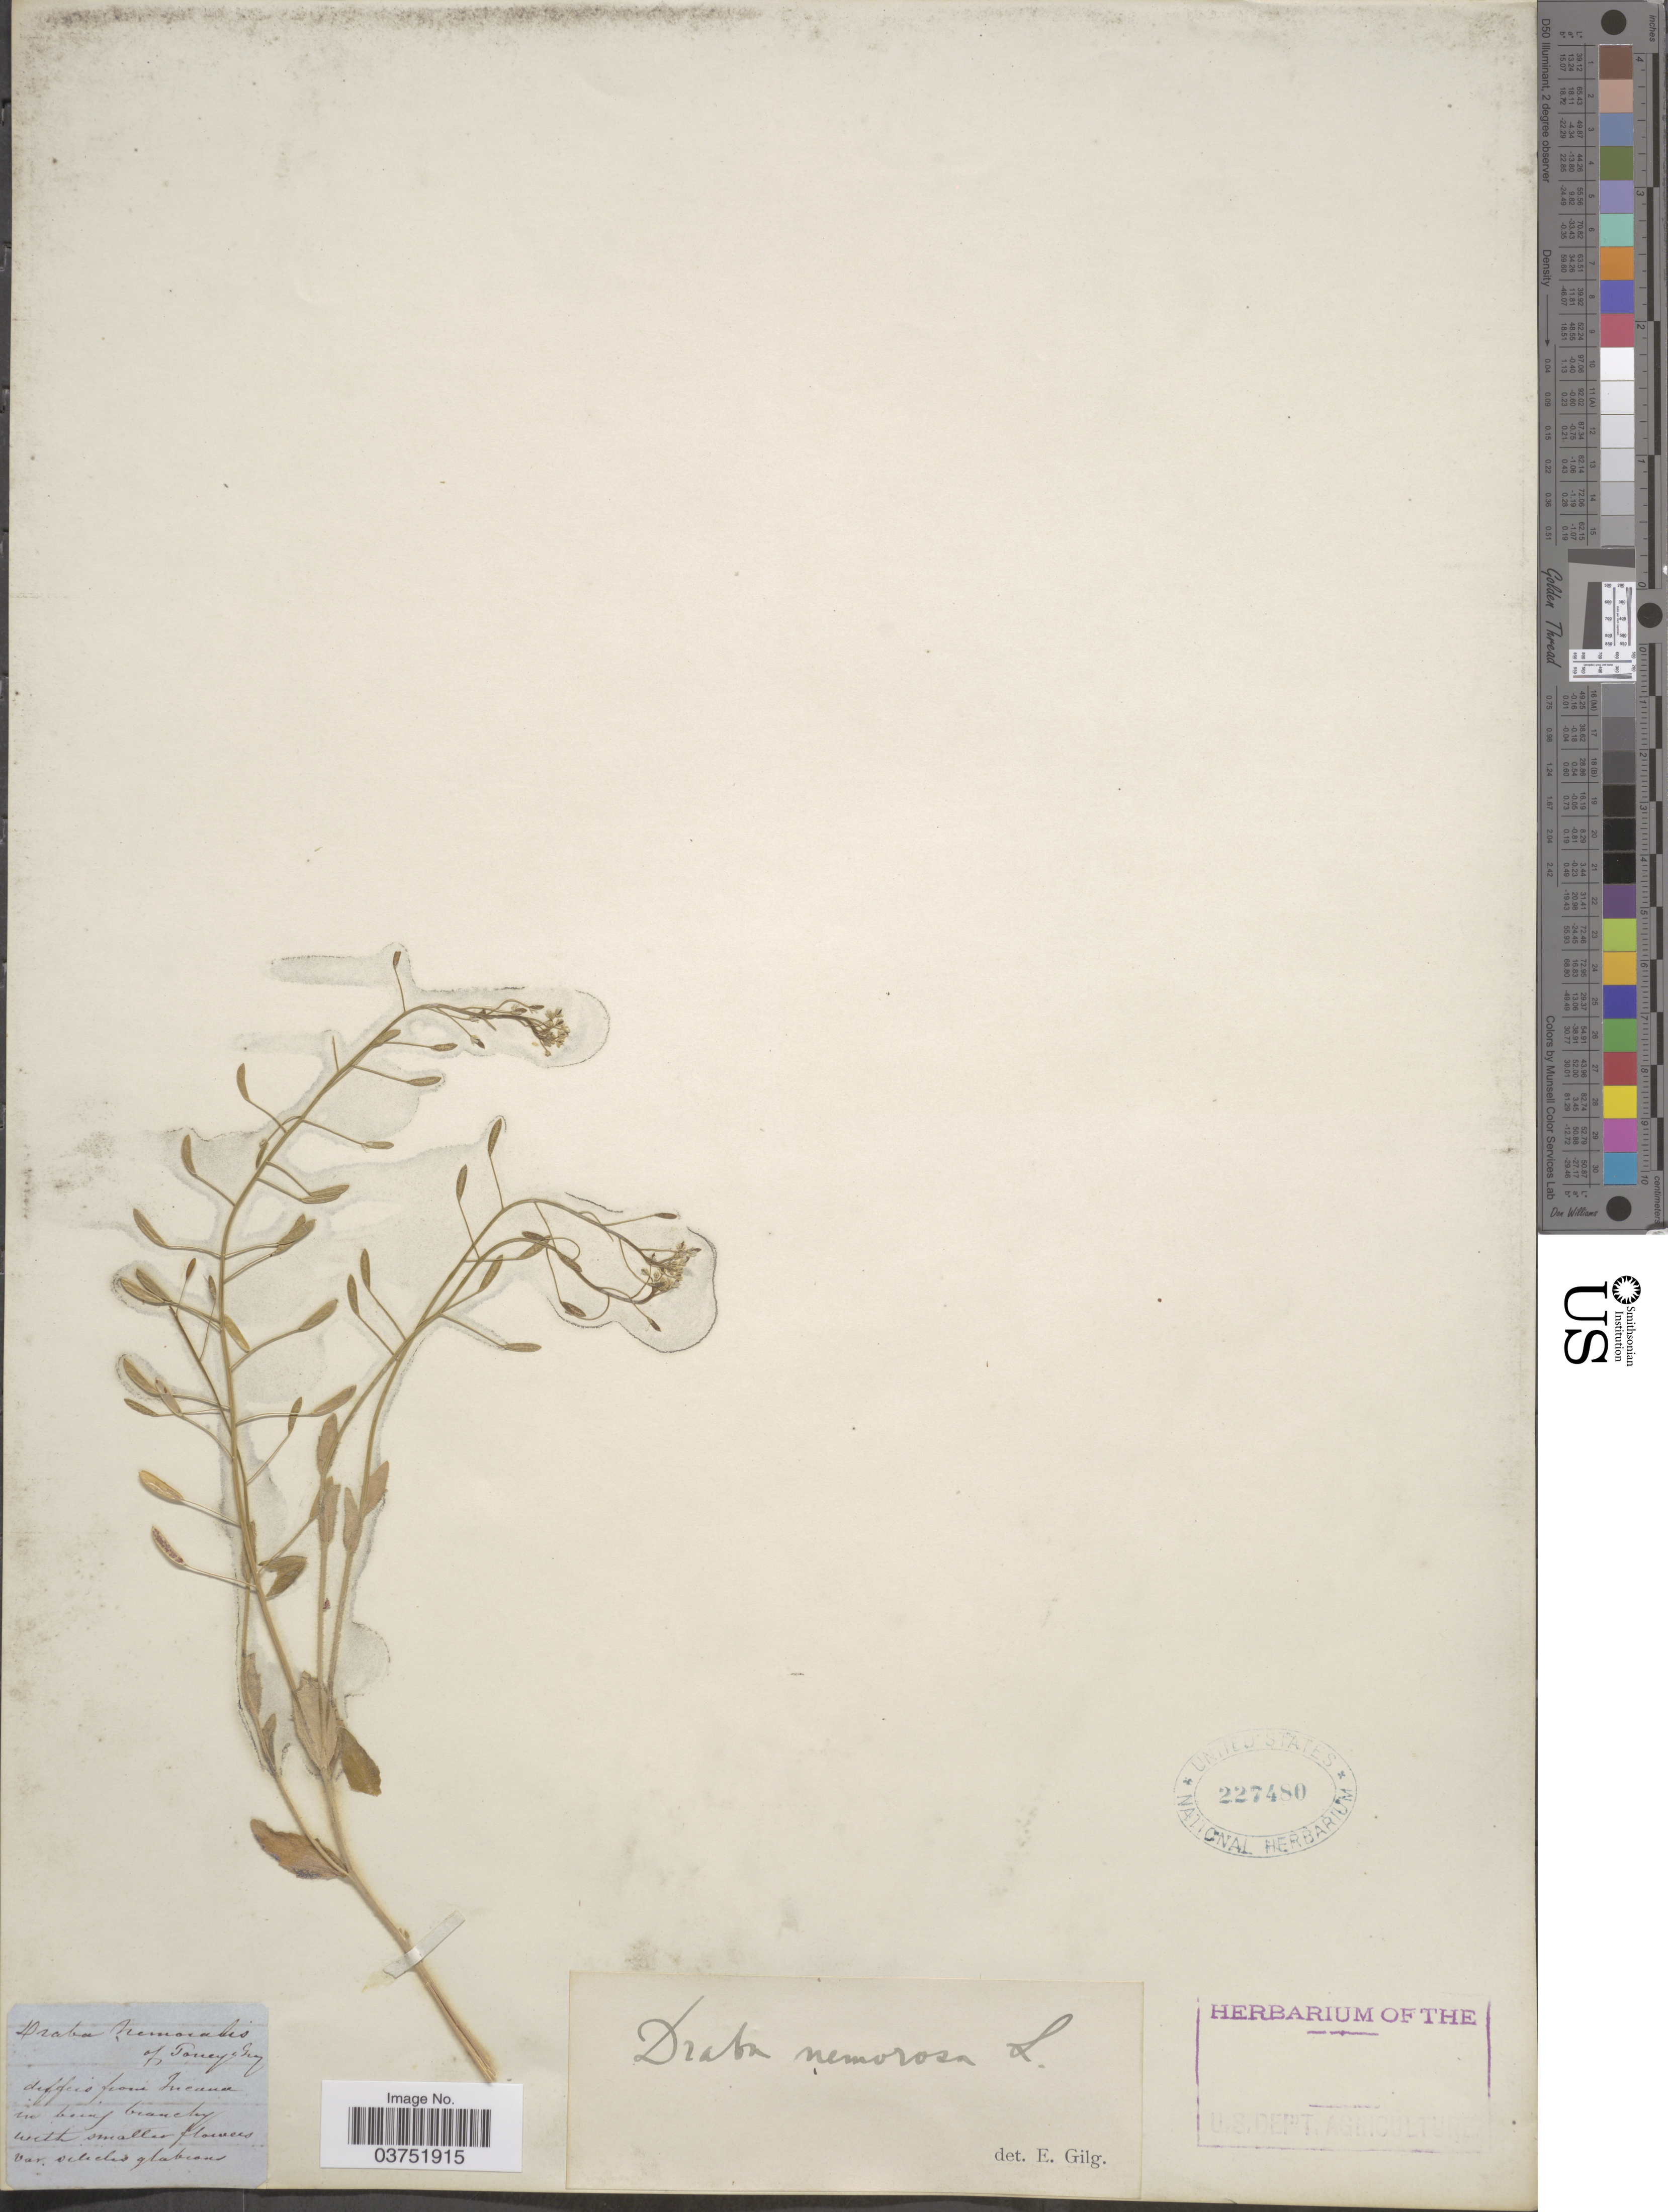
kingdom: Plantae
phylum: Tracheophyta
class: Magnoliopsida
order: Brassicales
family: Brassicaceae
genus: Draba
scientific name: Draba nemorosa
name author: L.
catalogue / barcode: US 227480